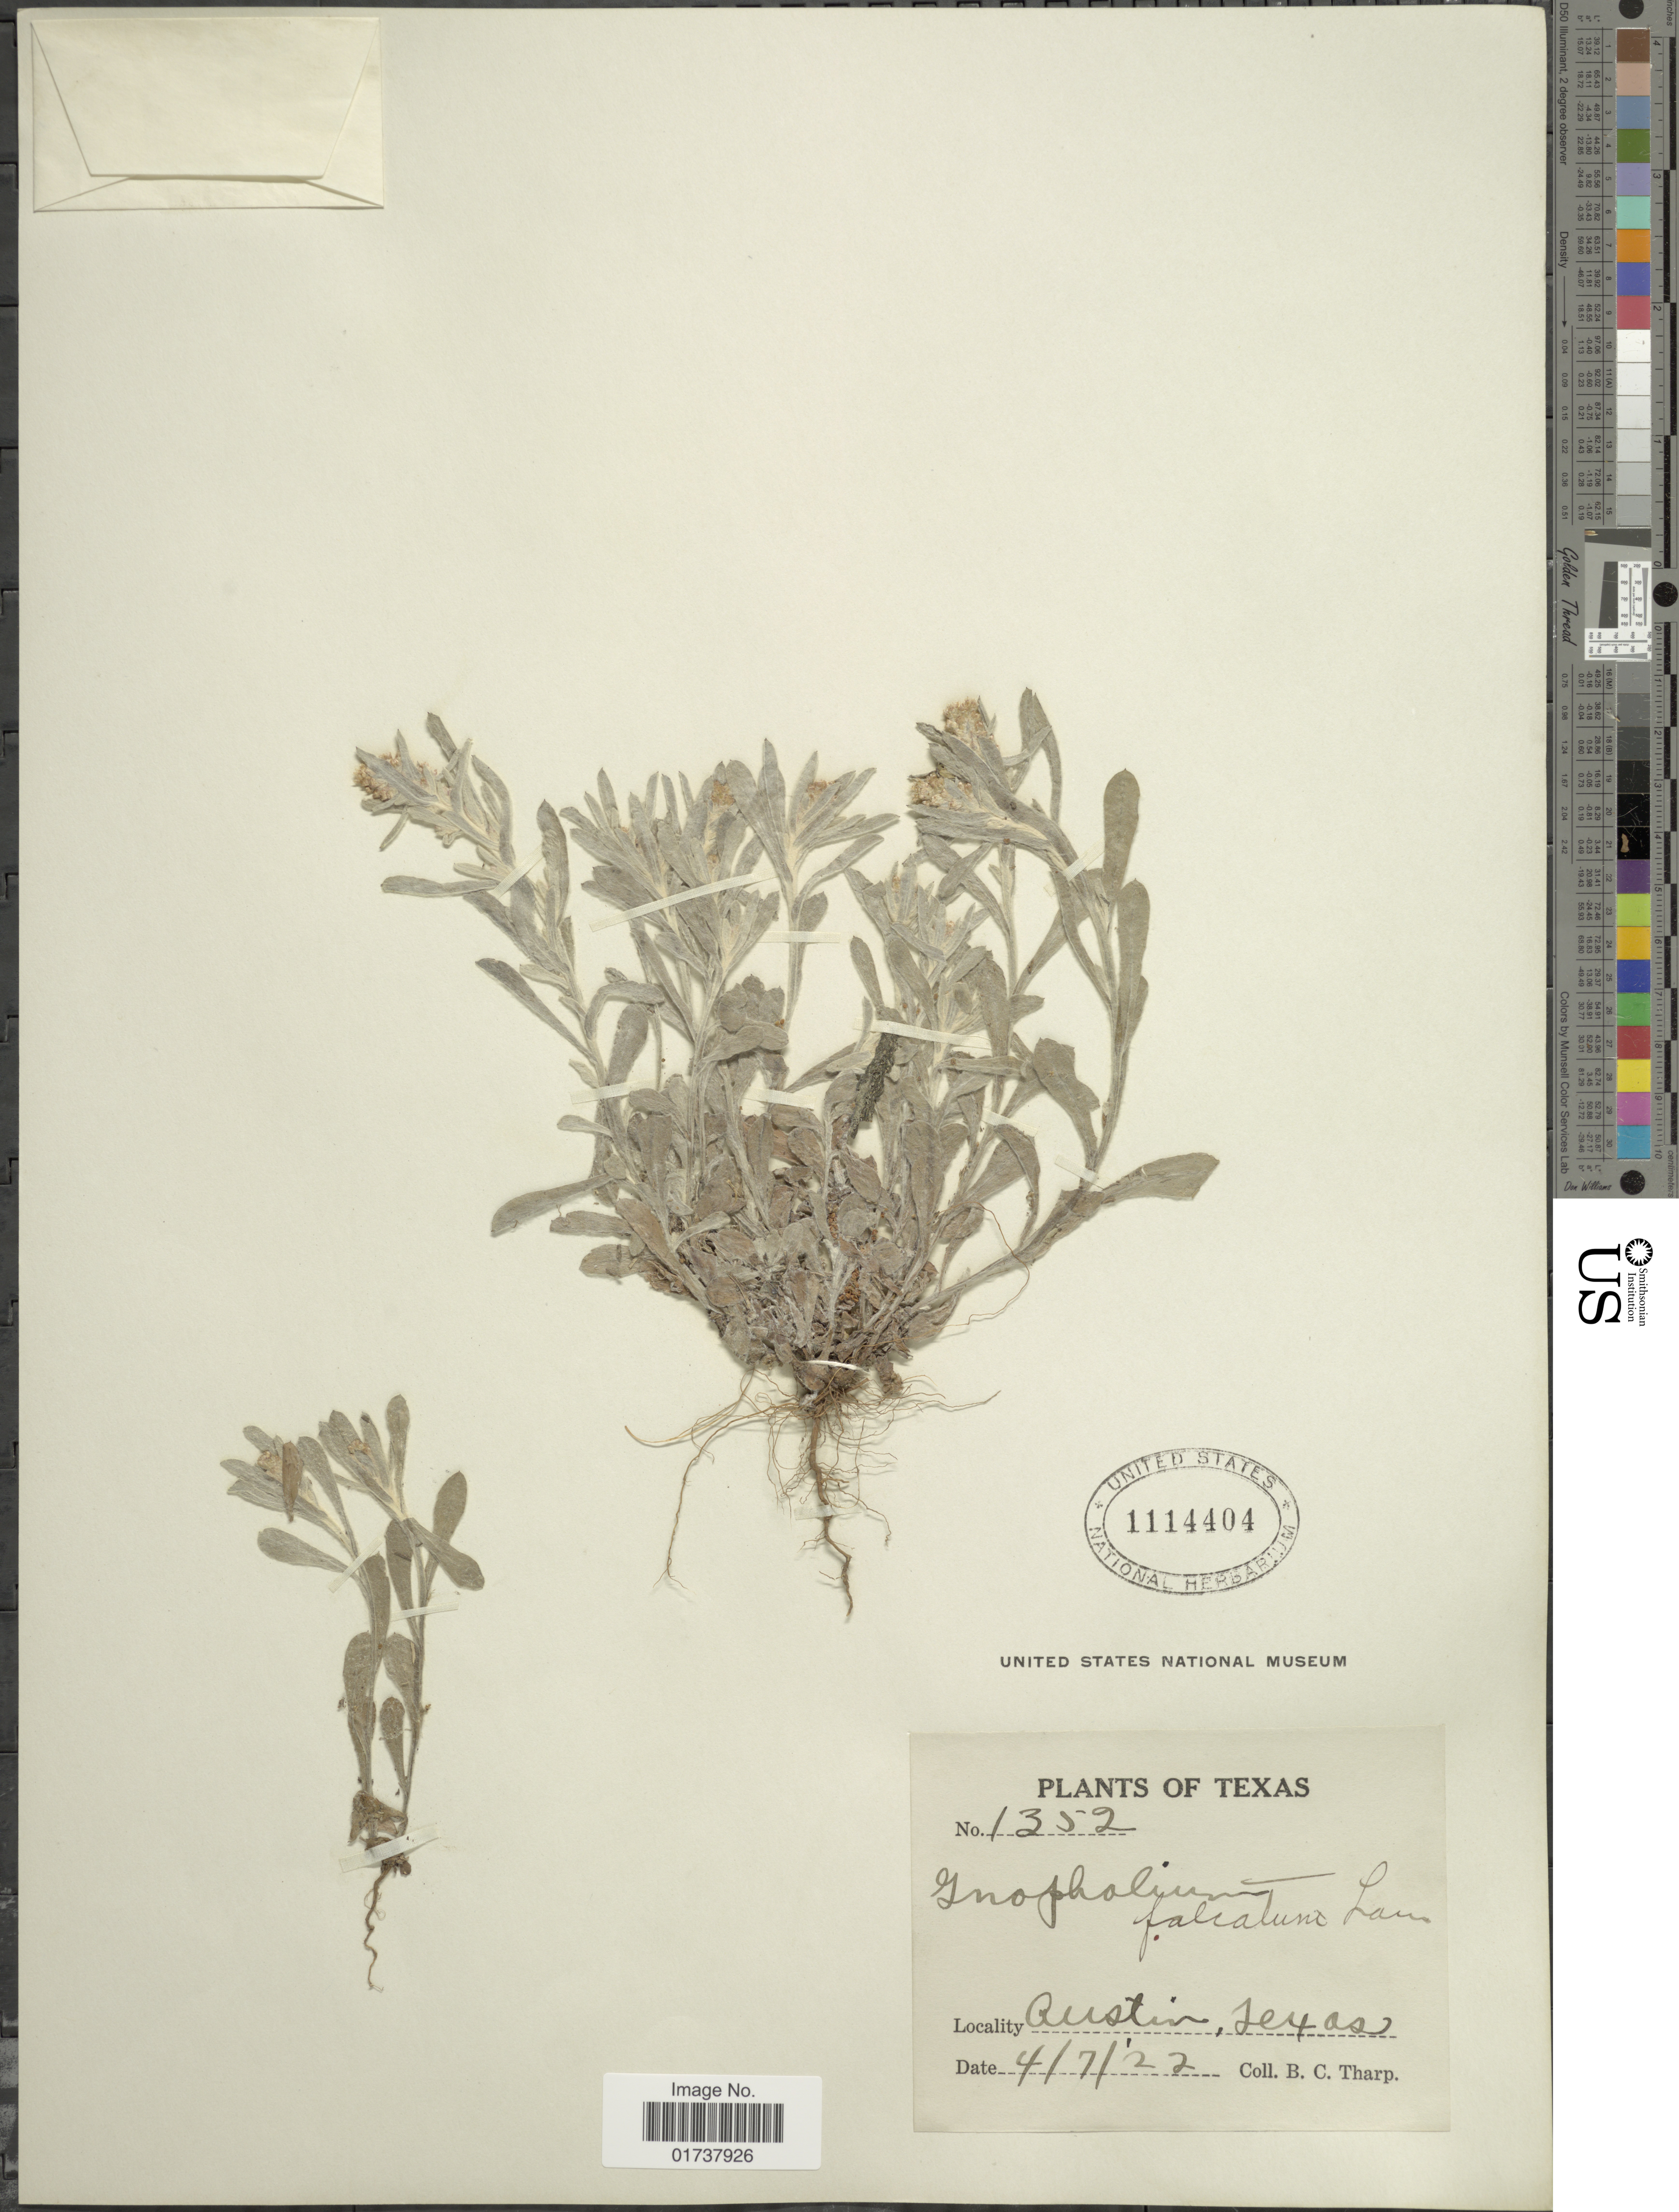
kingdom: Plantae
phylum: Tracheophyta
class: Magnoliopsida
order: Asterales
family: Asteraceae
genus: Gamochaeta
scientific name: Gamochaeta falcata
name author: (Lam.) Cabrera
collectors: B. C. Tharp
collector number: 1352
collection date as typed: Transcribed d/m/y: 7/4/22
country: United States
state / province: Texas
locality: Austin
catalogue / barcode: US 1114404